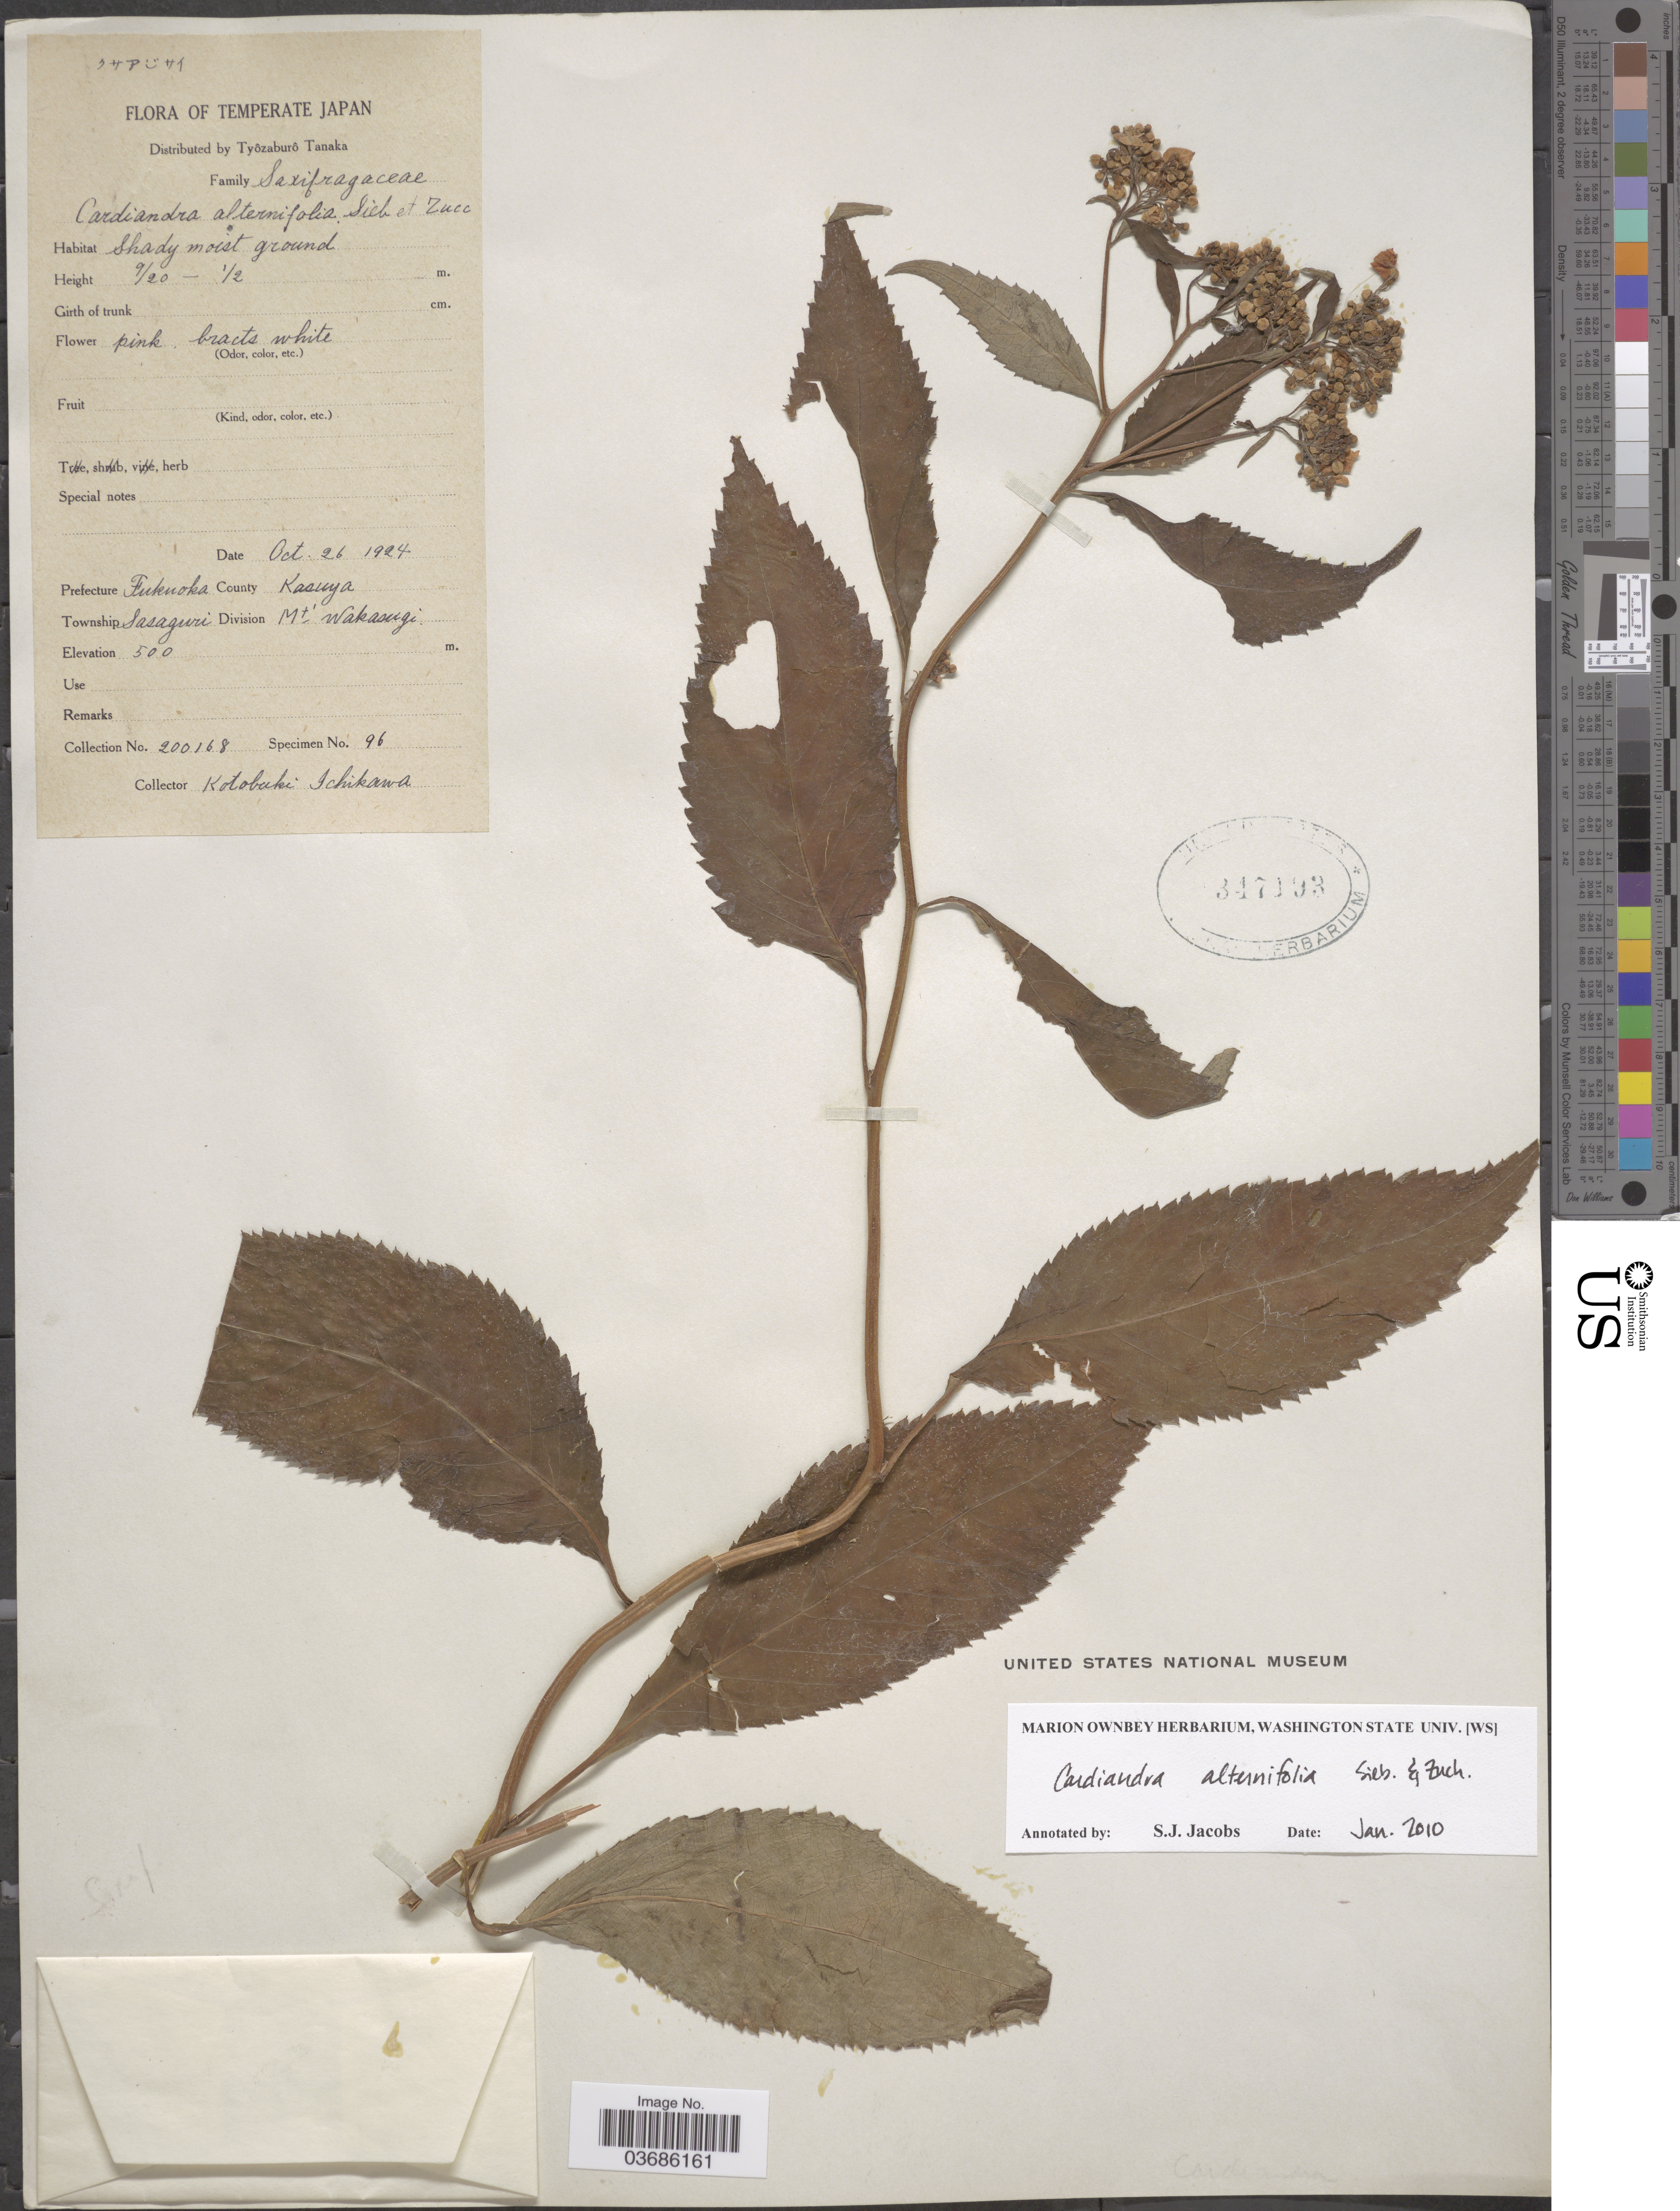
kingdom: Plantae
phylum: Tracheophyta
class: Magnoliopsida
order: Cornales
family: Hydrangeaceae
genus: Hydrangea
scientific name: Hydrangea alternifolia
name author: Siebold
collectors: K. Ichikawa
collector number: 200168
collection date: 1924-10-26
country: Japan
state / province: Hukuoka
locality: Prefecture Fukuoka. County Kasuya. Township Sasaguri. Division Mt. Wakasugi.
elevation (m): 500